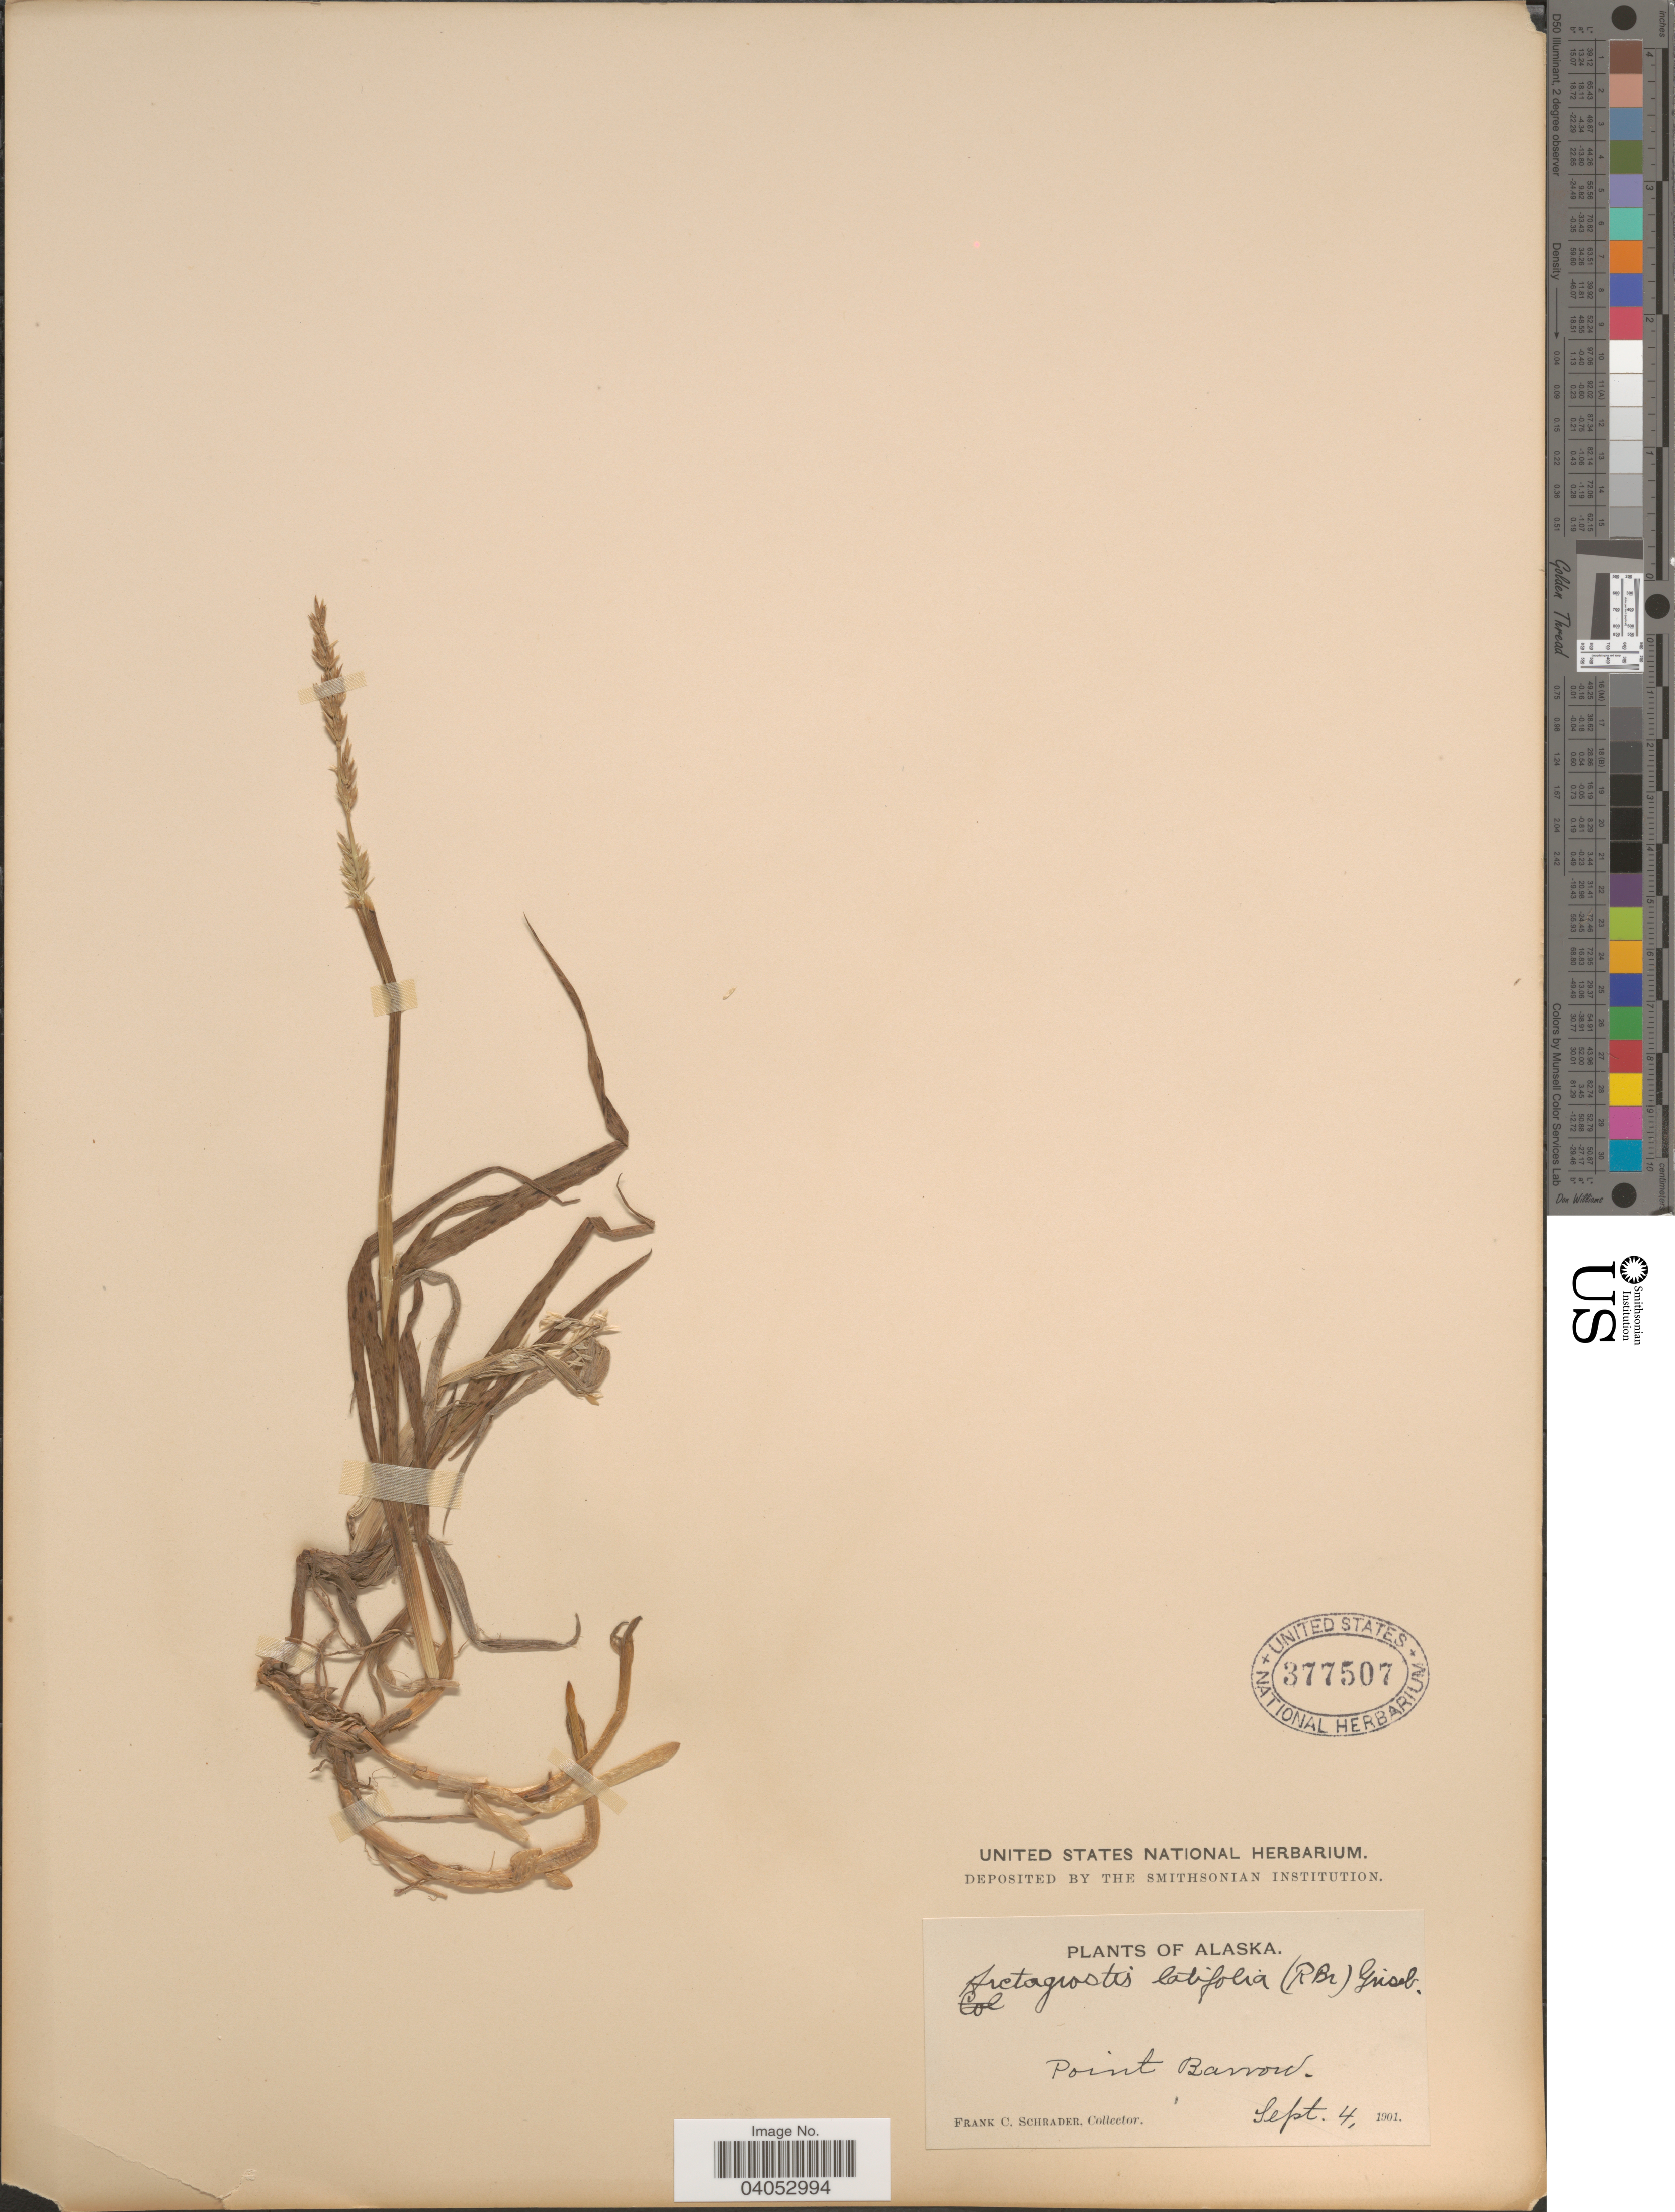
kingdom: Plantae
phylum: Tracheophyta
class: Liliopsida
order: Poales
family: Poaceae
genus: Arctagrostis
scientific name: Arctagrostis latifolia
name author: (R. Br.) Griseb.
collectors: F. C. Schrader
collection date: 1901-09-04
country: United States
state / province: Alaska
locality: Point Barrow.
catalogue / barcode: US 377507